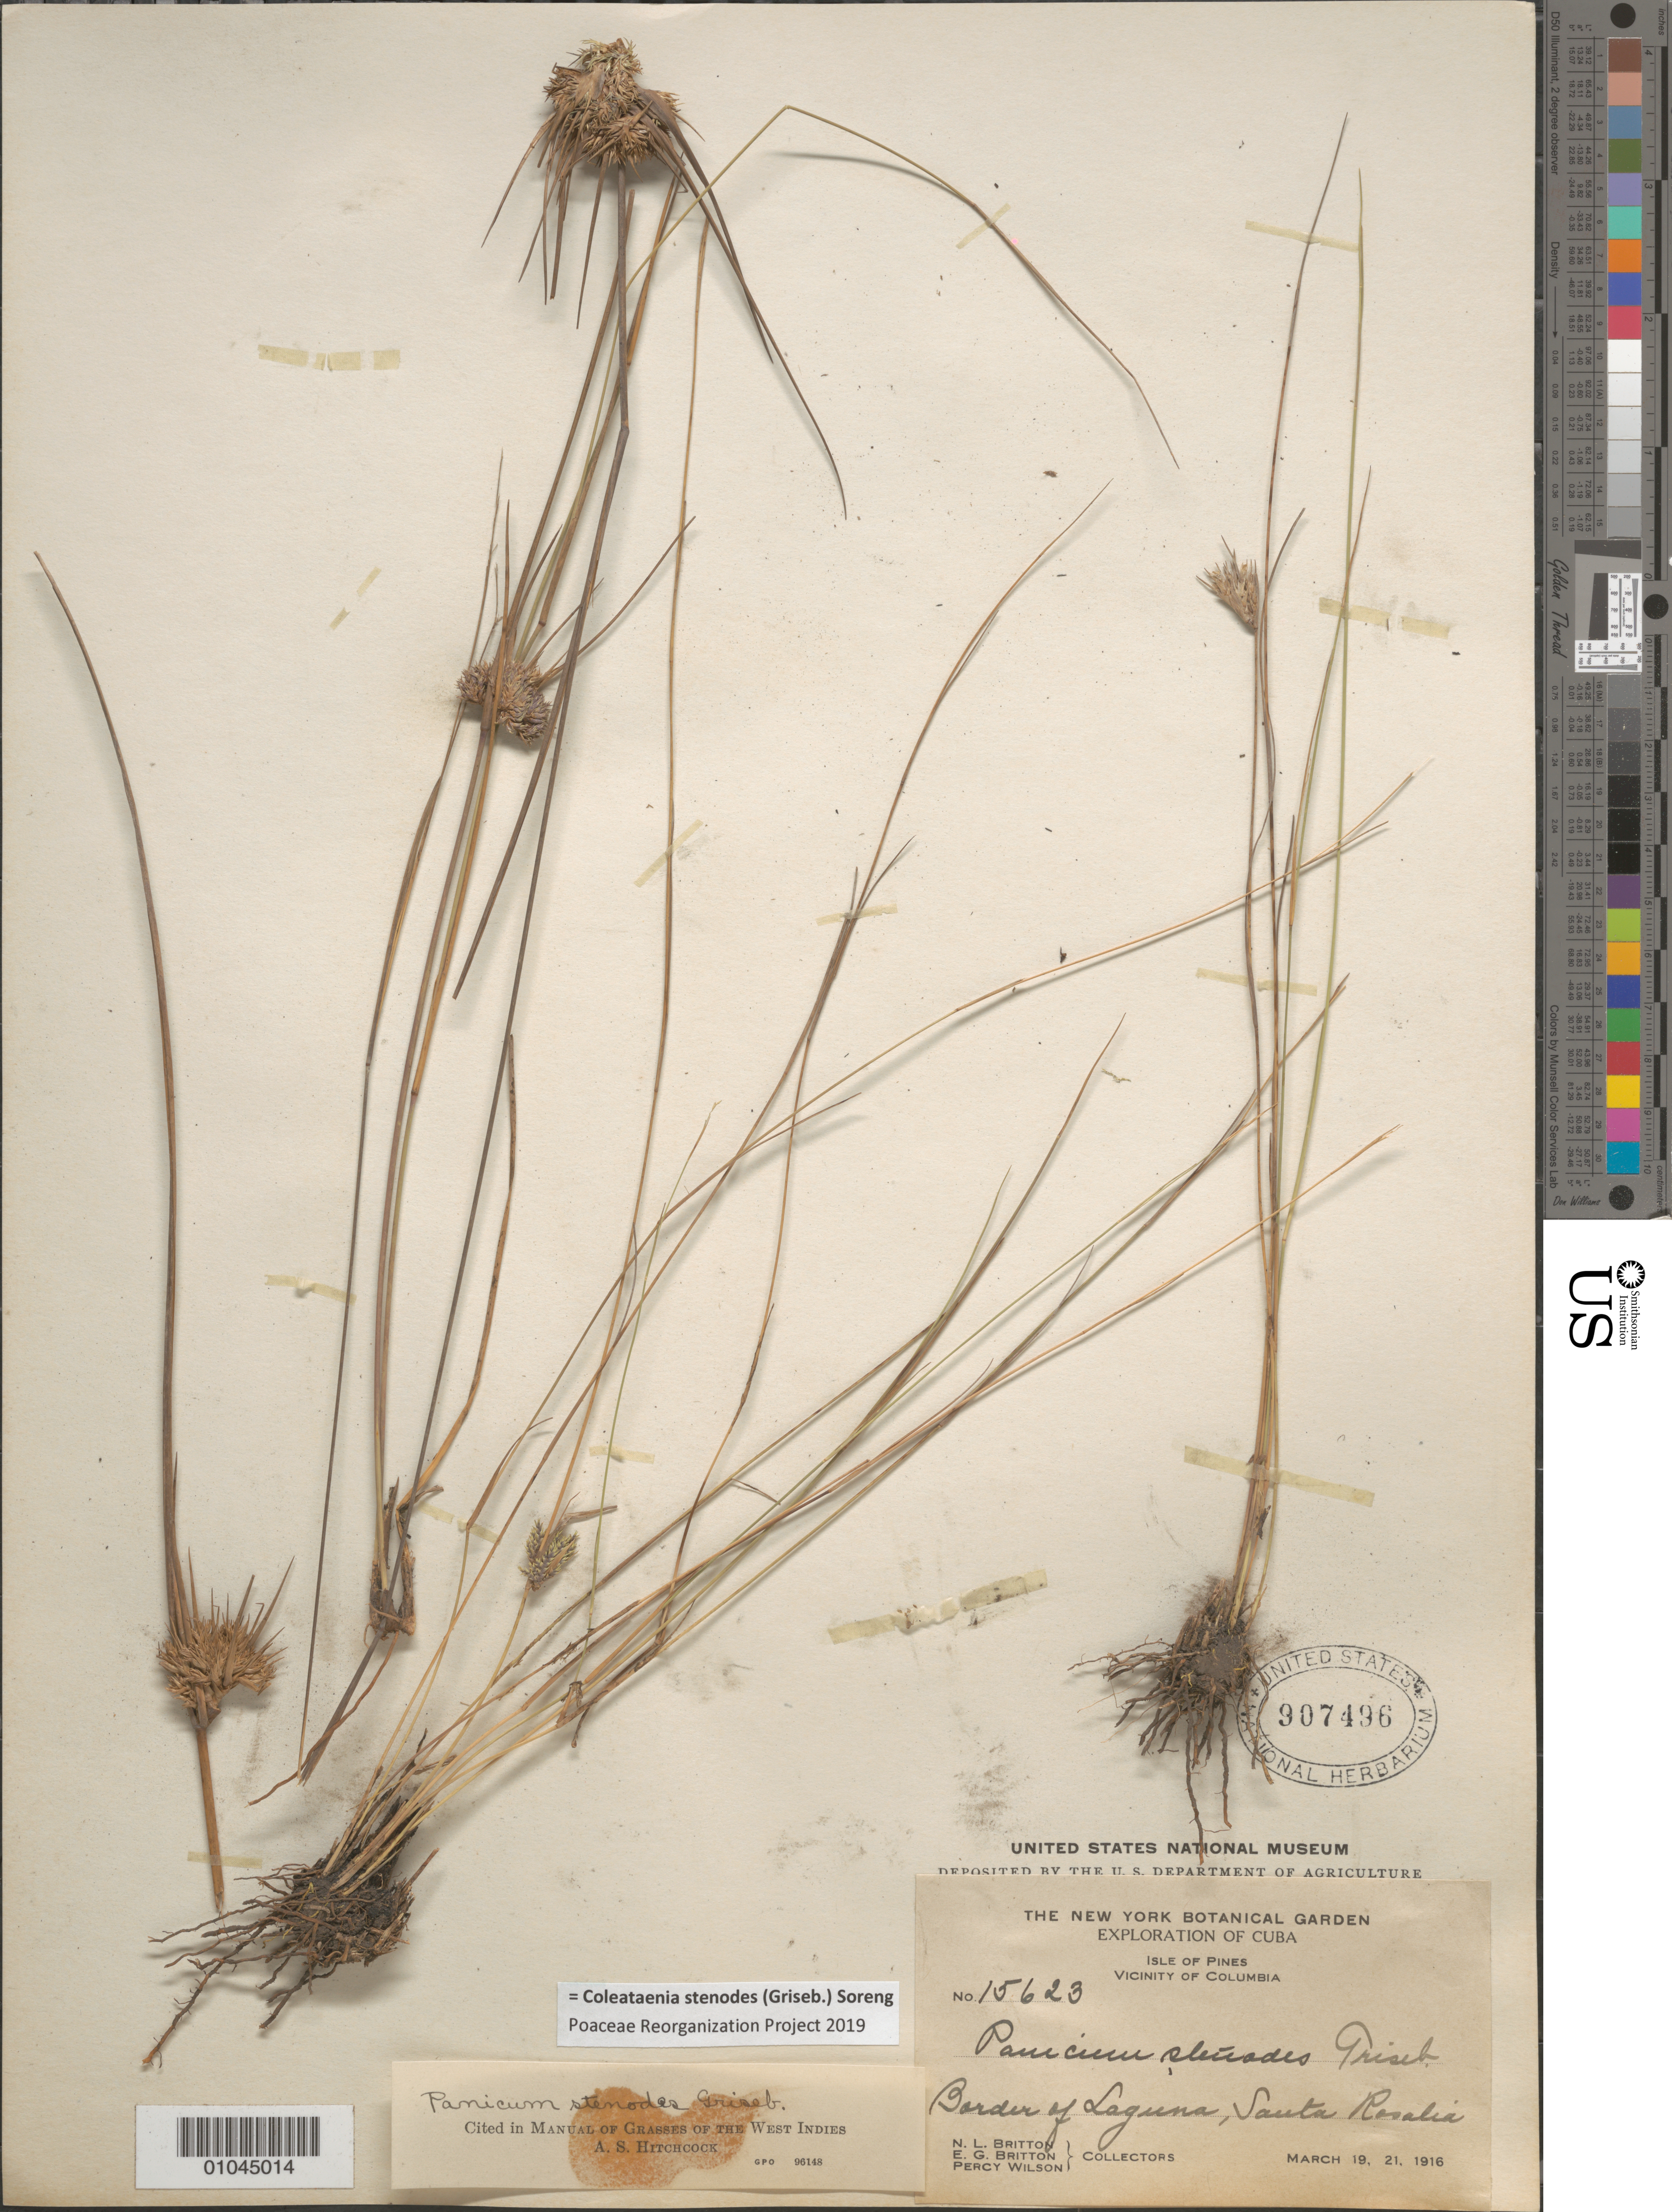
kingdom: Plantae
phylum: Tracheophyta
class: Liliopsida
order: Poales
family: Poaceae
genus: Panicum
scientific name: Panicum stenodes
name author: Griseb.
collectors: N. Britton, E. G. Britton & P. Wilson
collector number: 15623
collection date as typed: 19 Mar 1916 and 21 Mar 1916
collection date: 1916-03-19,1916-03-21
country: Cuba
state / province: Isla de la Juventud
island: Isla de la Juventud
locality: [Isle of Pines], Santa Rosalia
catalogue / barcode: US 907496